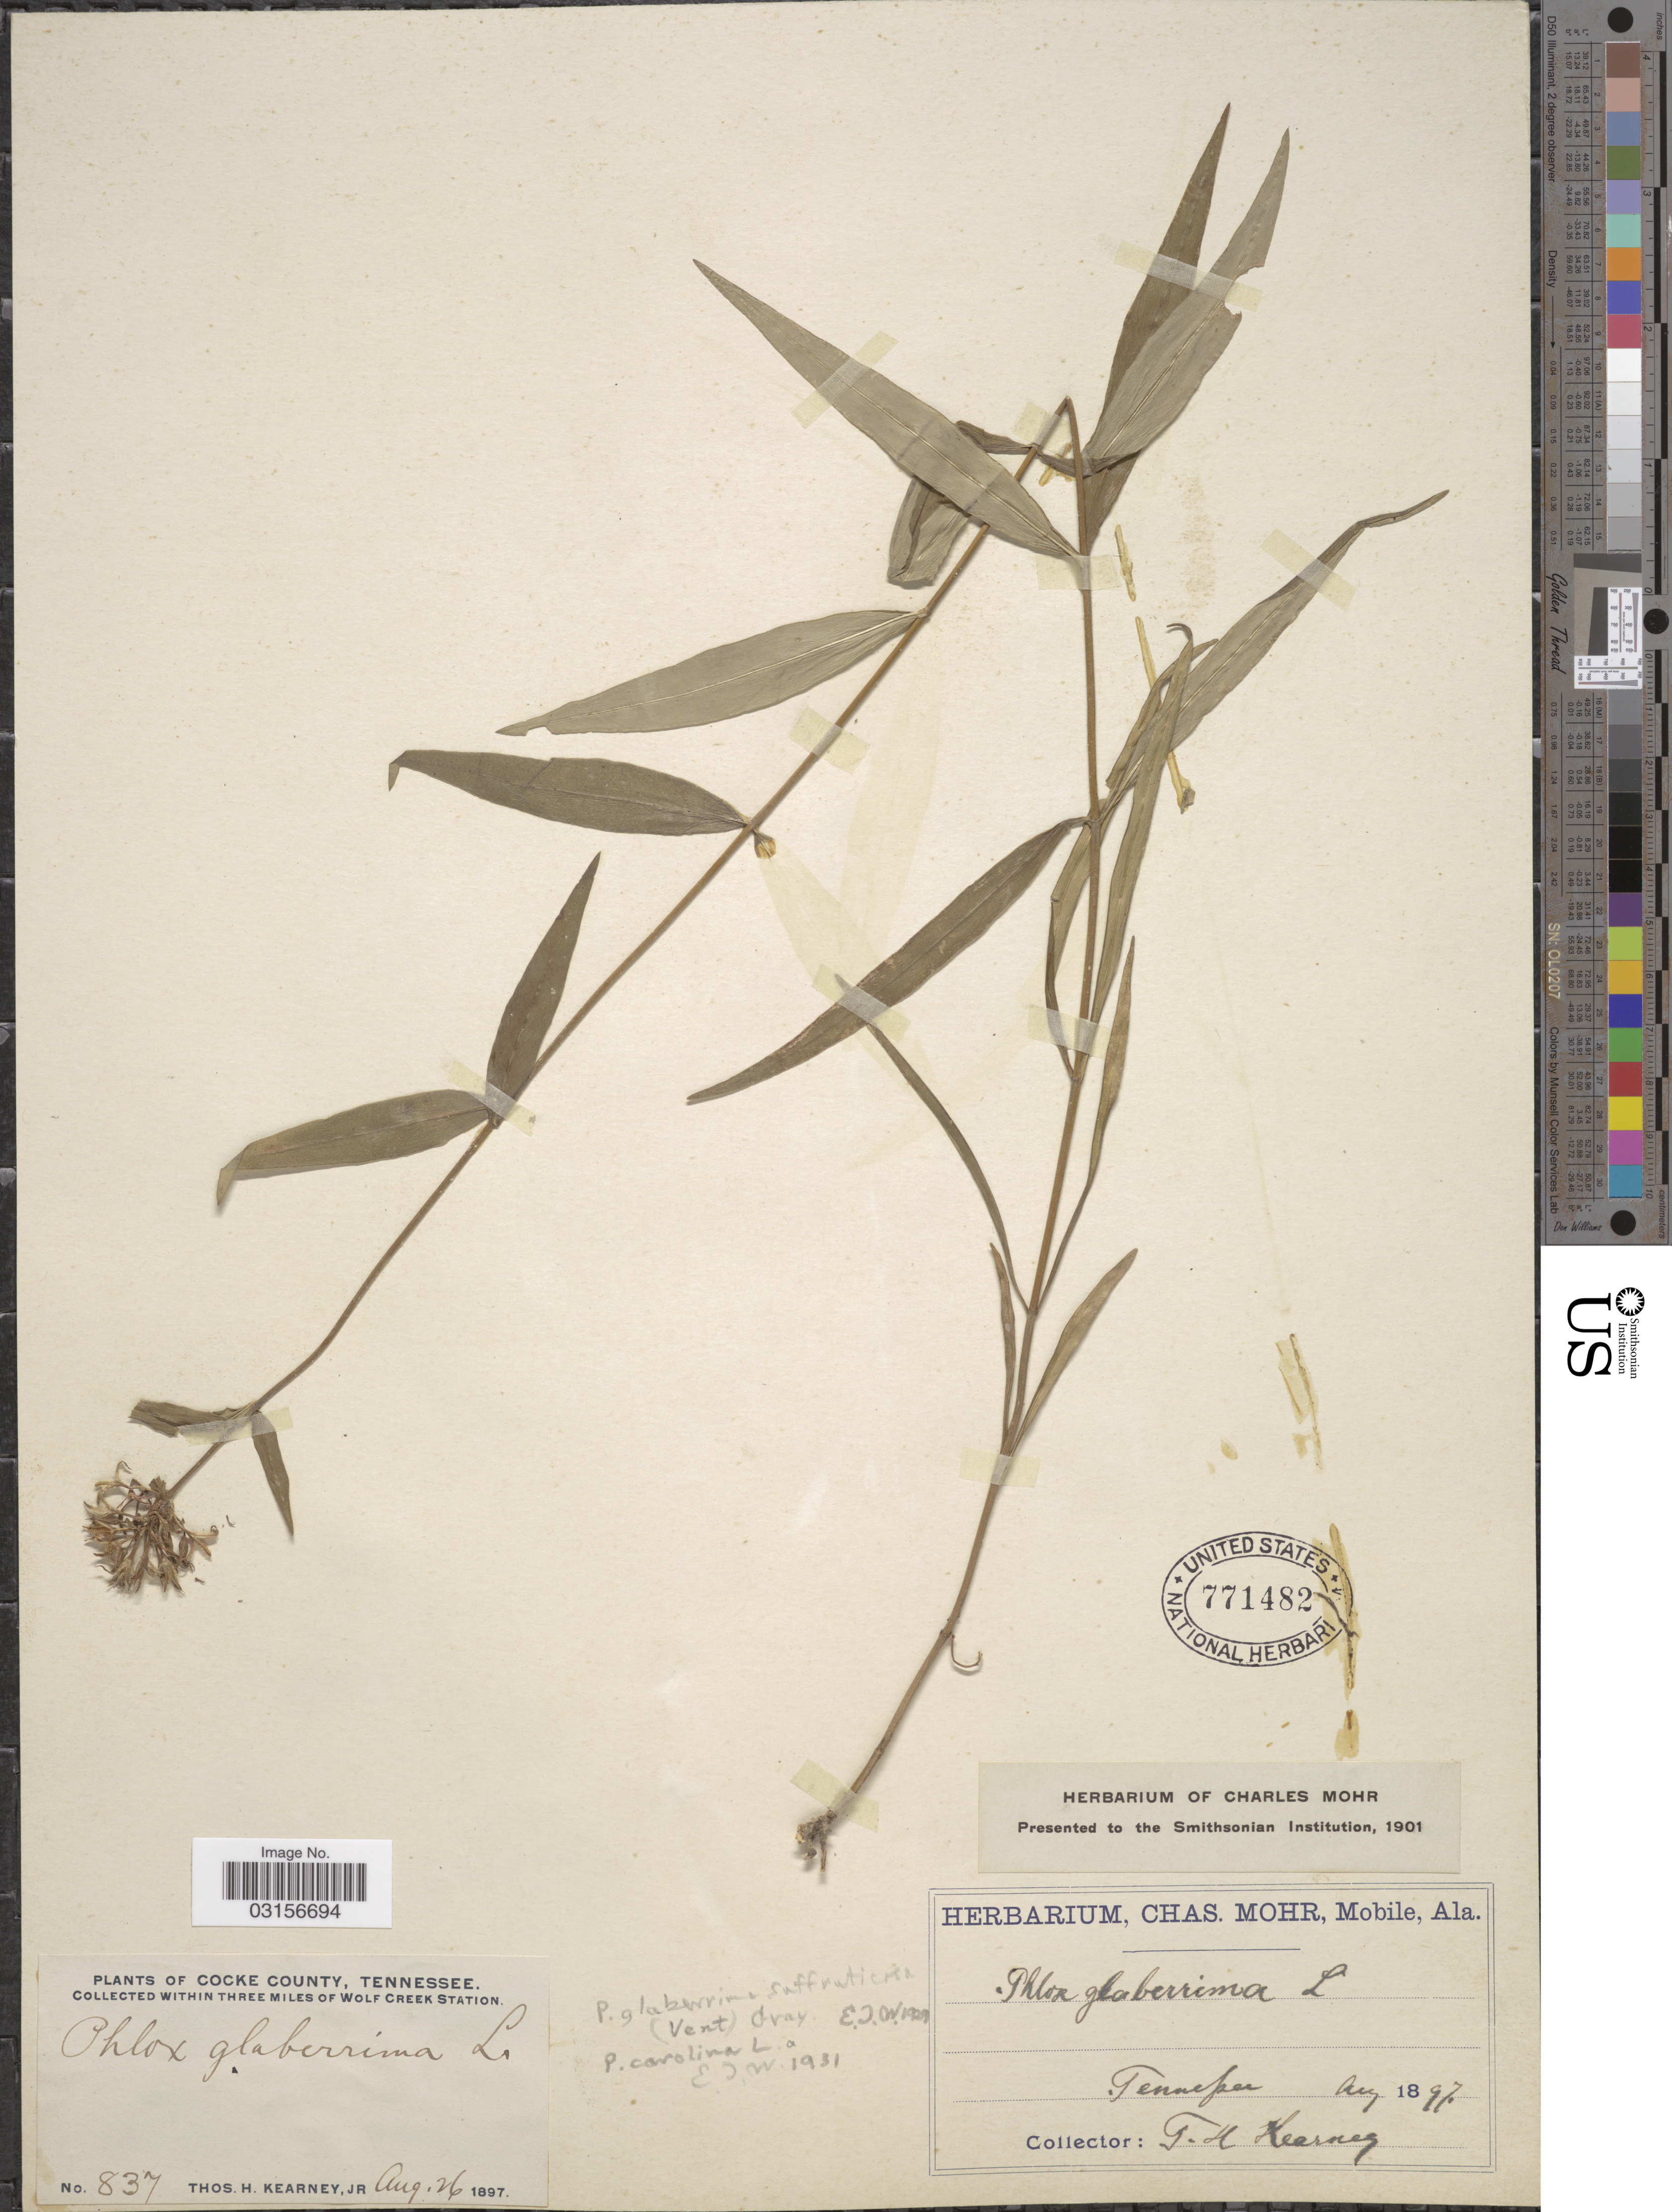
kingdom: Plantae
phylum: Tracheophyta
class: Magnoliopsida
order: Ericales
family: Polemoniaceae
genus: Phlox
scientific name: Phlox carolina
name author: L.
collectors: T. H. Kearney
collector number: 837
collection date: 1897-08-26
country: United States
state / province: Tennessee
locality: Cocke County, Within Three Miles of Wolf Creek Station.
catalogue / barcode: US 771482